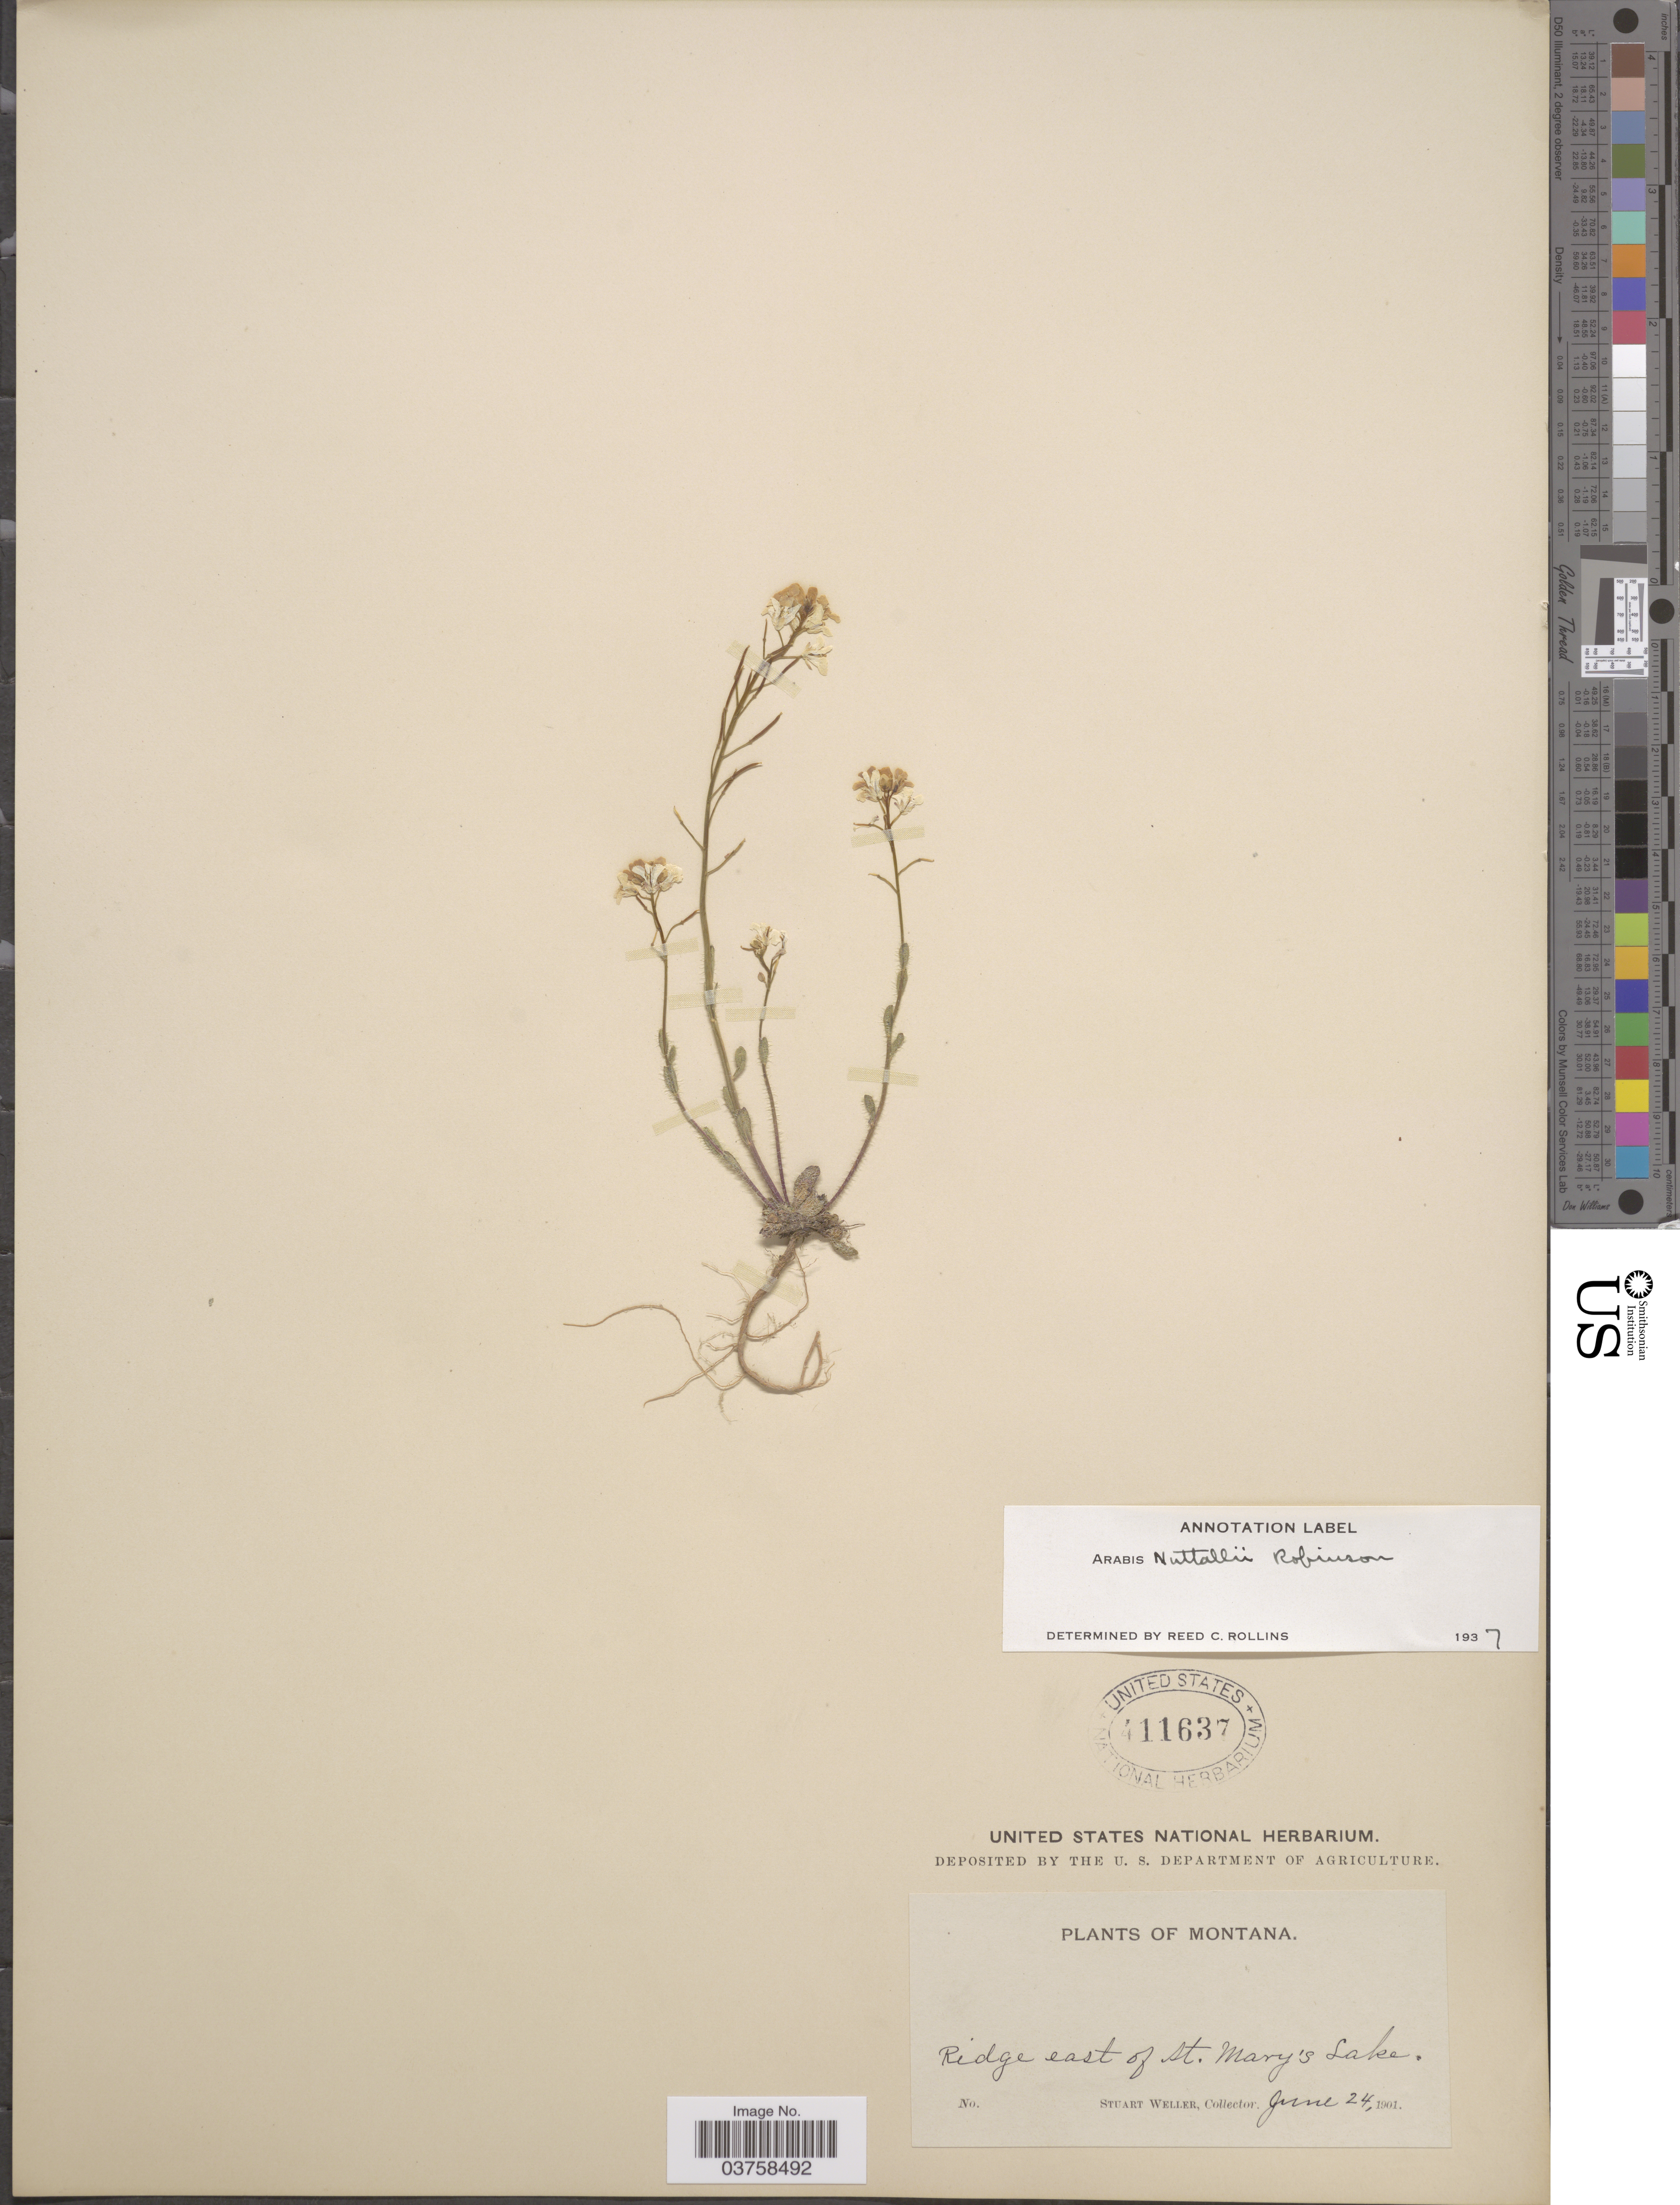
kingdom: Plantae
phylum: Tracheophyta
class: Magnoliopsida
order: Brassicales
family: Brassicaceae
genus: Arabis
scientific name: Arabis nuttallii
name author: B.L. Rob.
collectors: S. Weller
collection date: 1901-06-24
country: United States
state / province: Montana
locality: Ridge east of St. Mary's Lake.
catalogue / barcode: US 411637